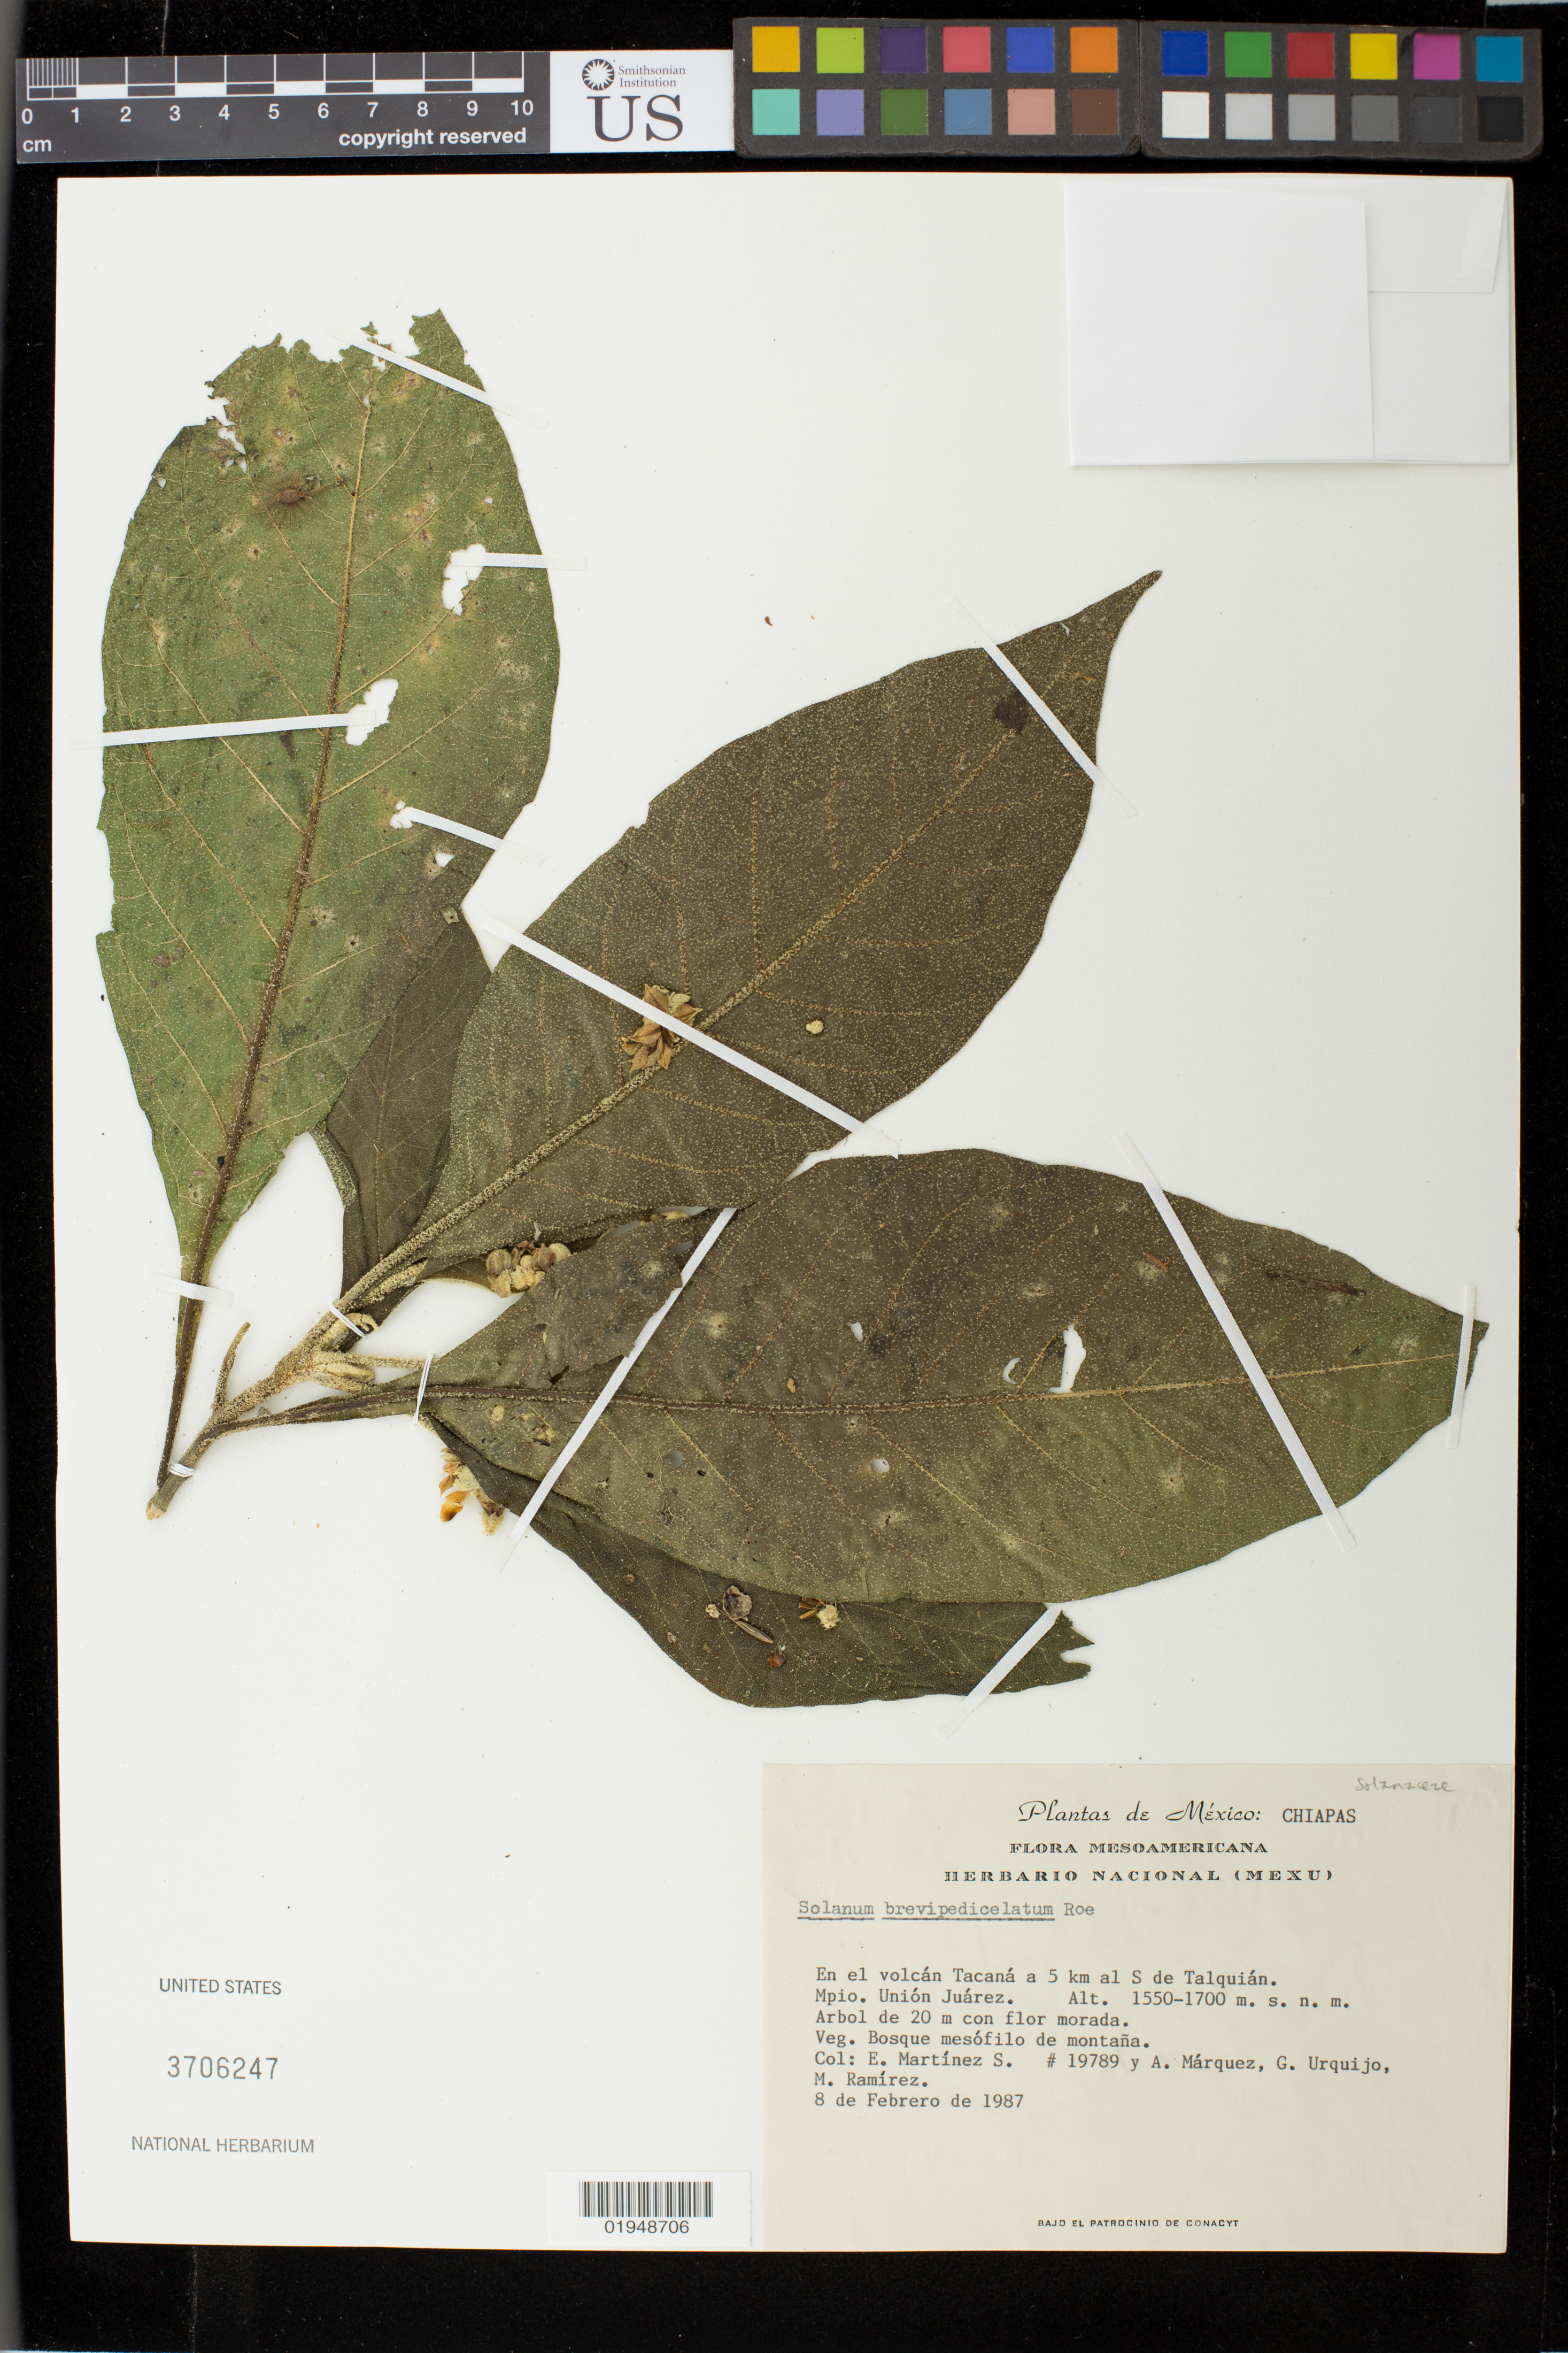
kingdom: Plantae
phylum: Tracheophyta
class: Magnoliopsida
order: Solanales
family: Solanaceae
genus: Solanum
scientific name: Solanum brevipedicellatum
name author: K.E. Roe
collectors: E. M. Martínez S., A. Marquez, G. Urquijo & M. Ramirez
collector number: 19789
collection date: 1987-02-08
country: Mexico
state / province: Chiapas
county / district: Union Juarez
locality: En el volcán Tacaná a 5 km al SW de Union Juarez.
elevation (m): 1550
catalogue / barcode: US 3706247